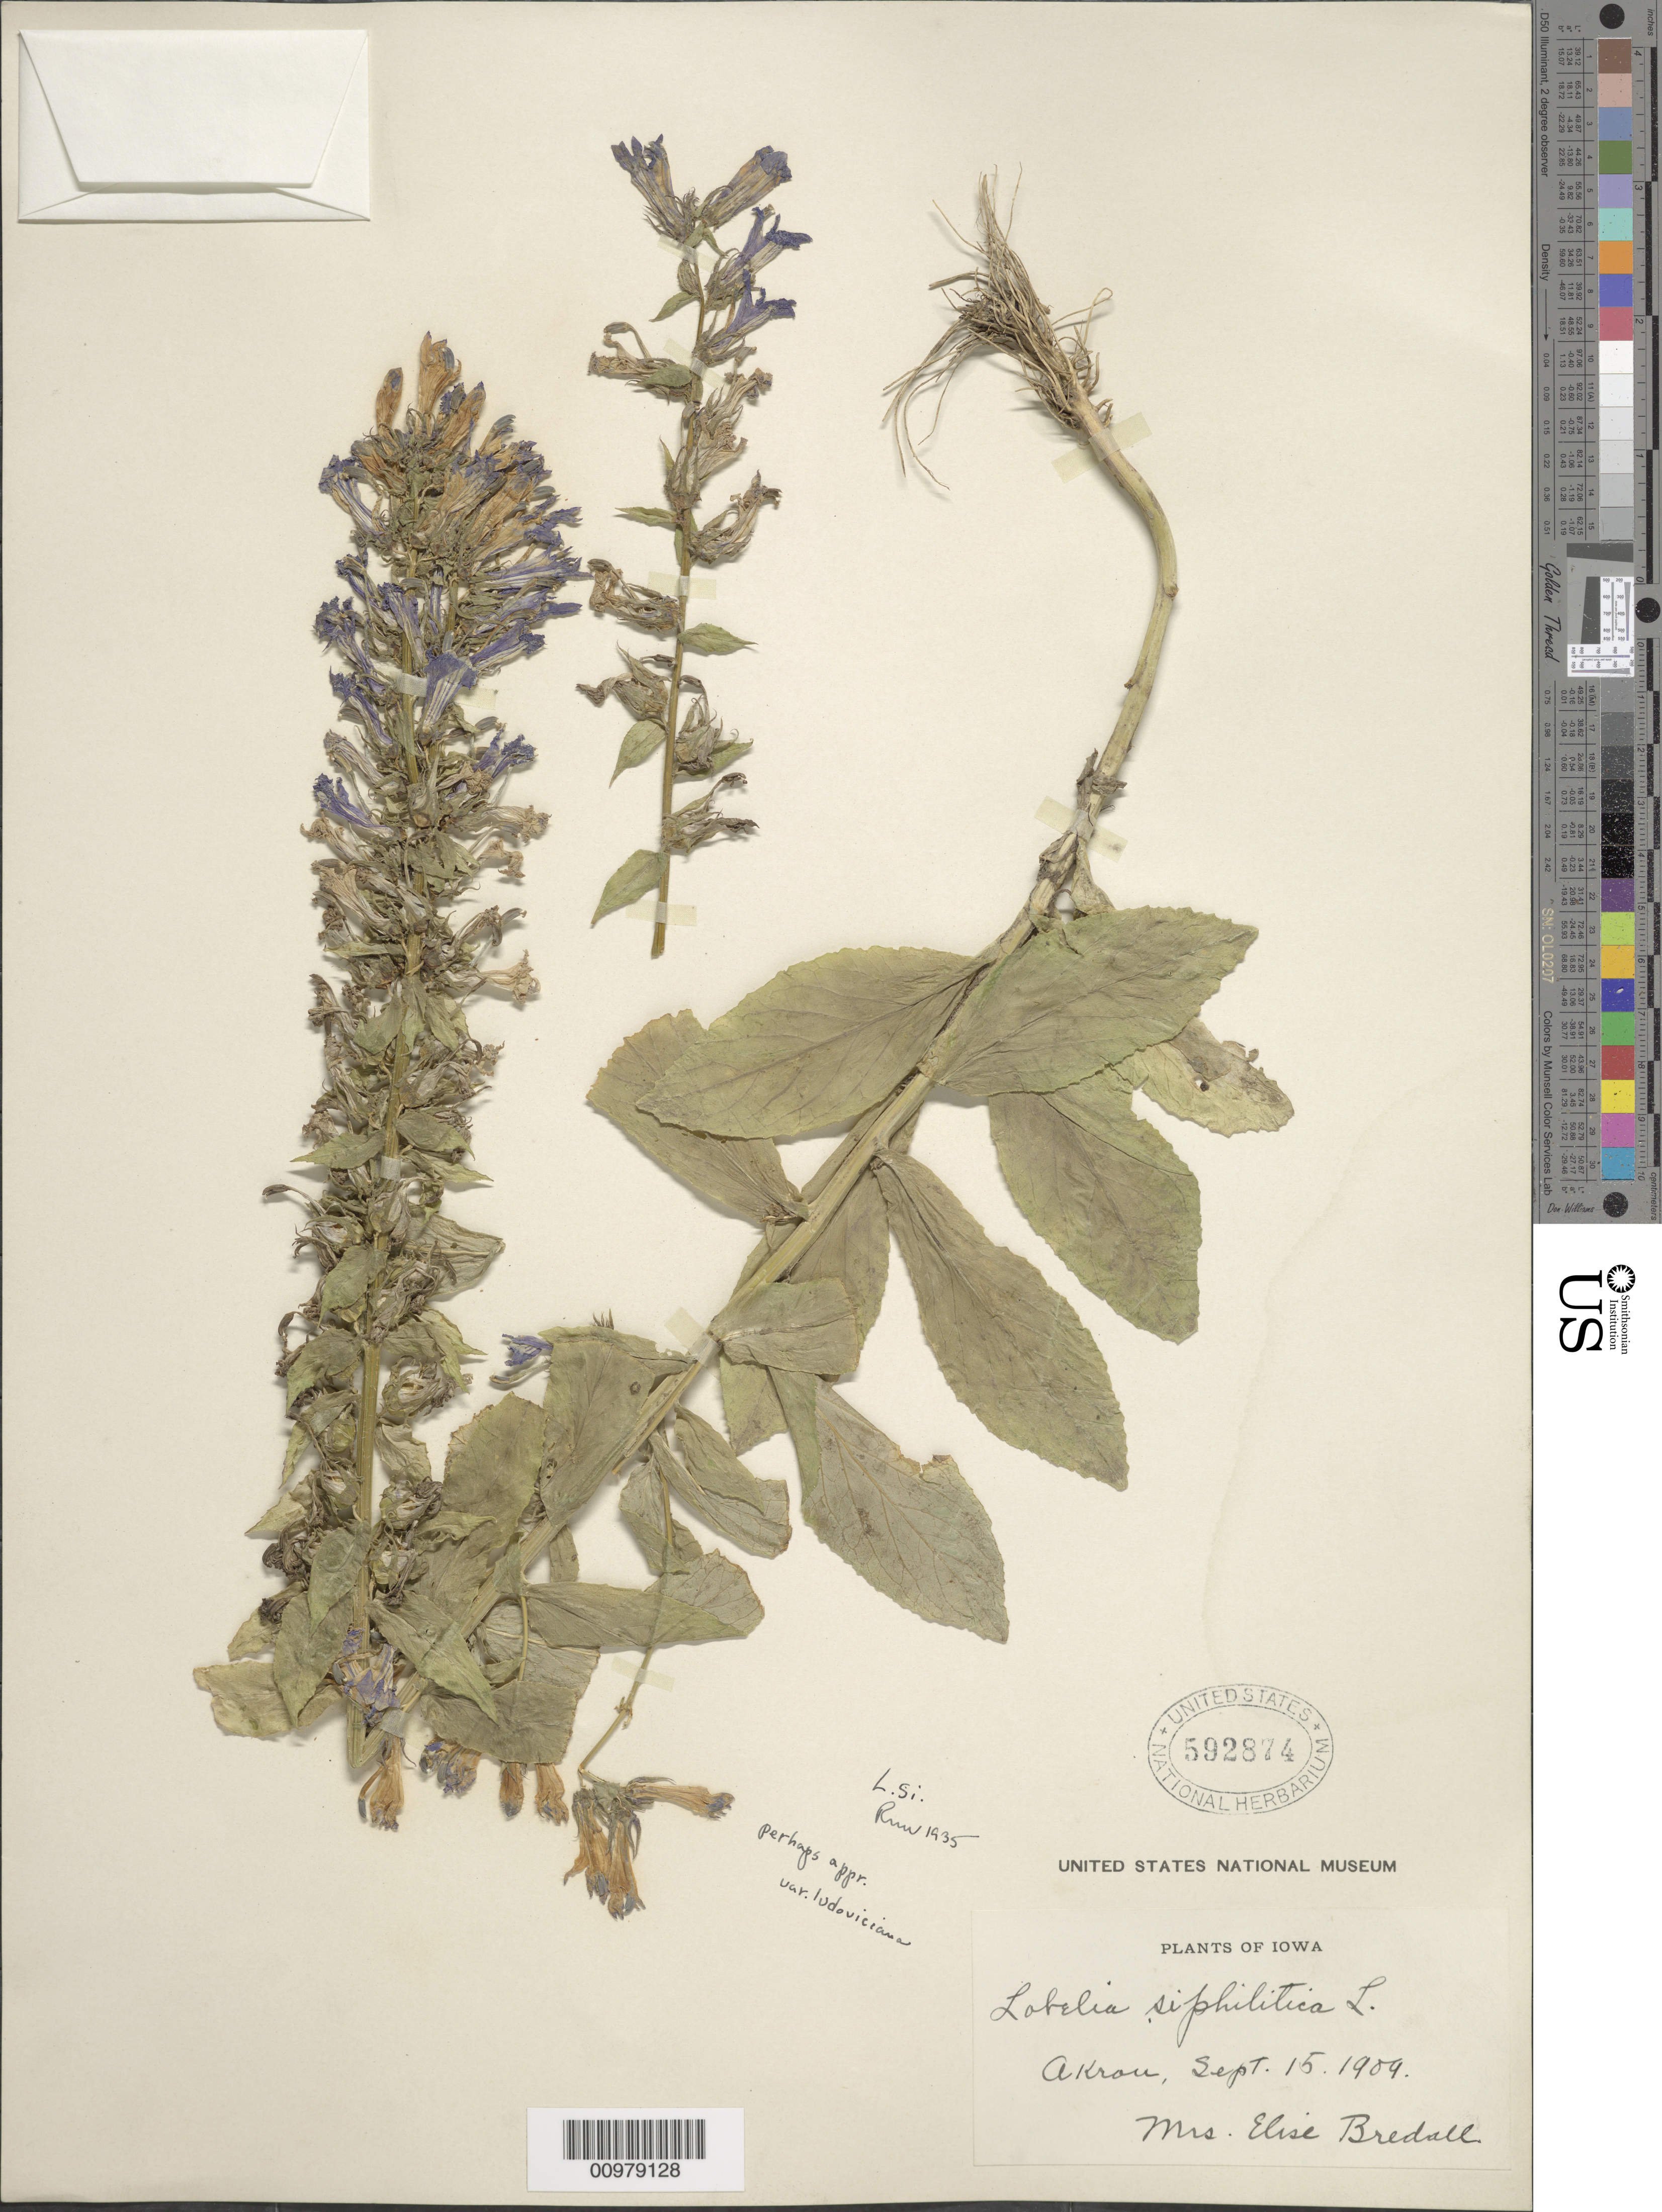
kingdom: Plantae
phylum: Tracheophyta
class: Magnoliopsida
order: Asterales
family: Campanulaceae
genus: Lobelia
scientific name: Lobelia siphilitica var. ludoviciana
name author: A. DC.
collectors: Mrs. E. Bredall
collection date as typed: Sept. 15, 1909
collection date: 1909-09-15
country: United States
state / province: Iowa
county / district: Plymouth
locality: Akron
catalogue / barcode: US 592874